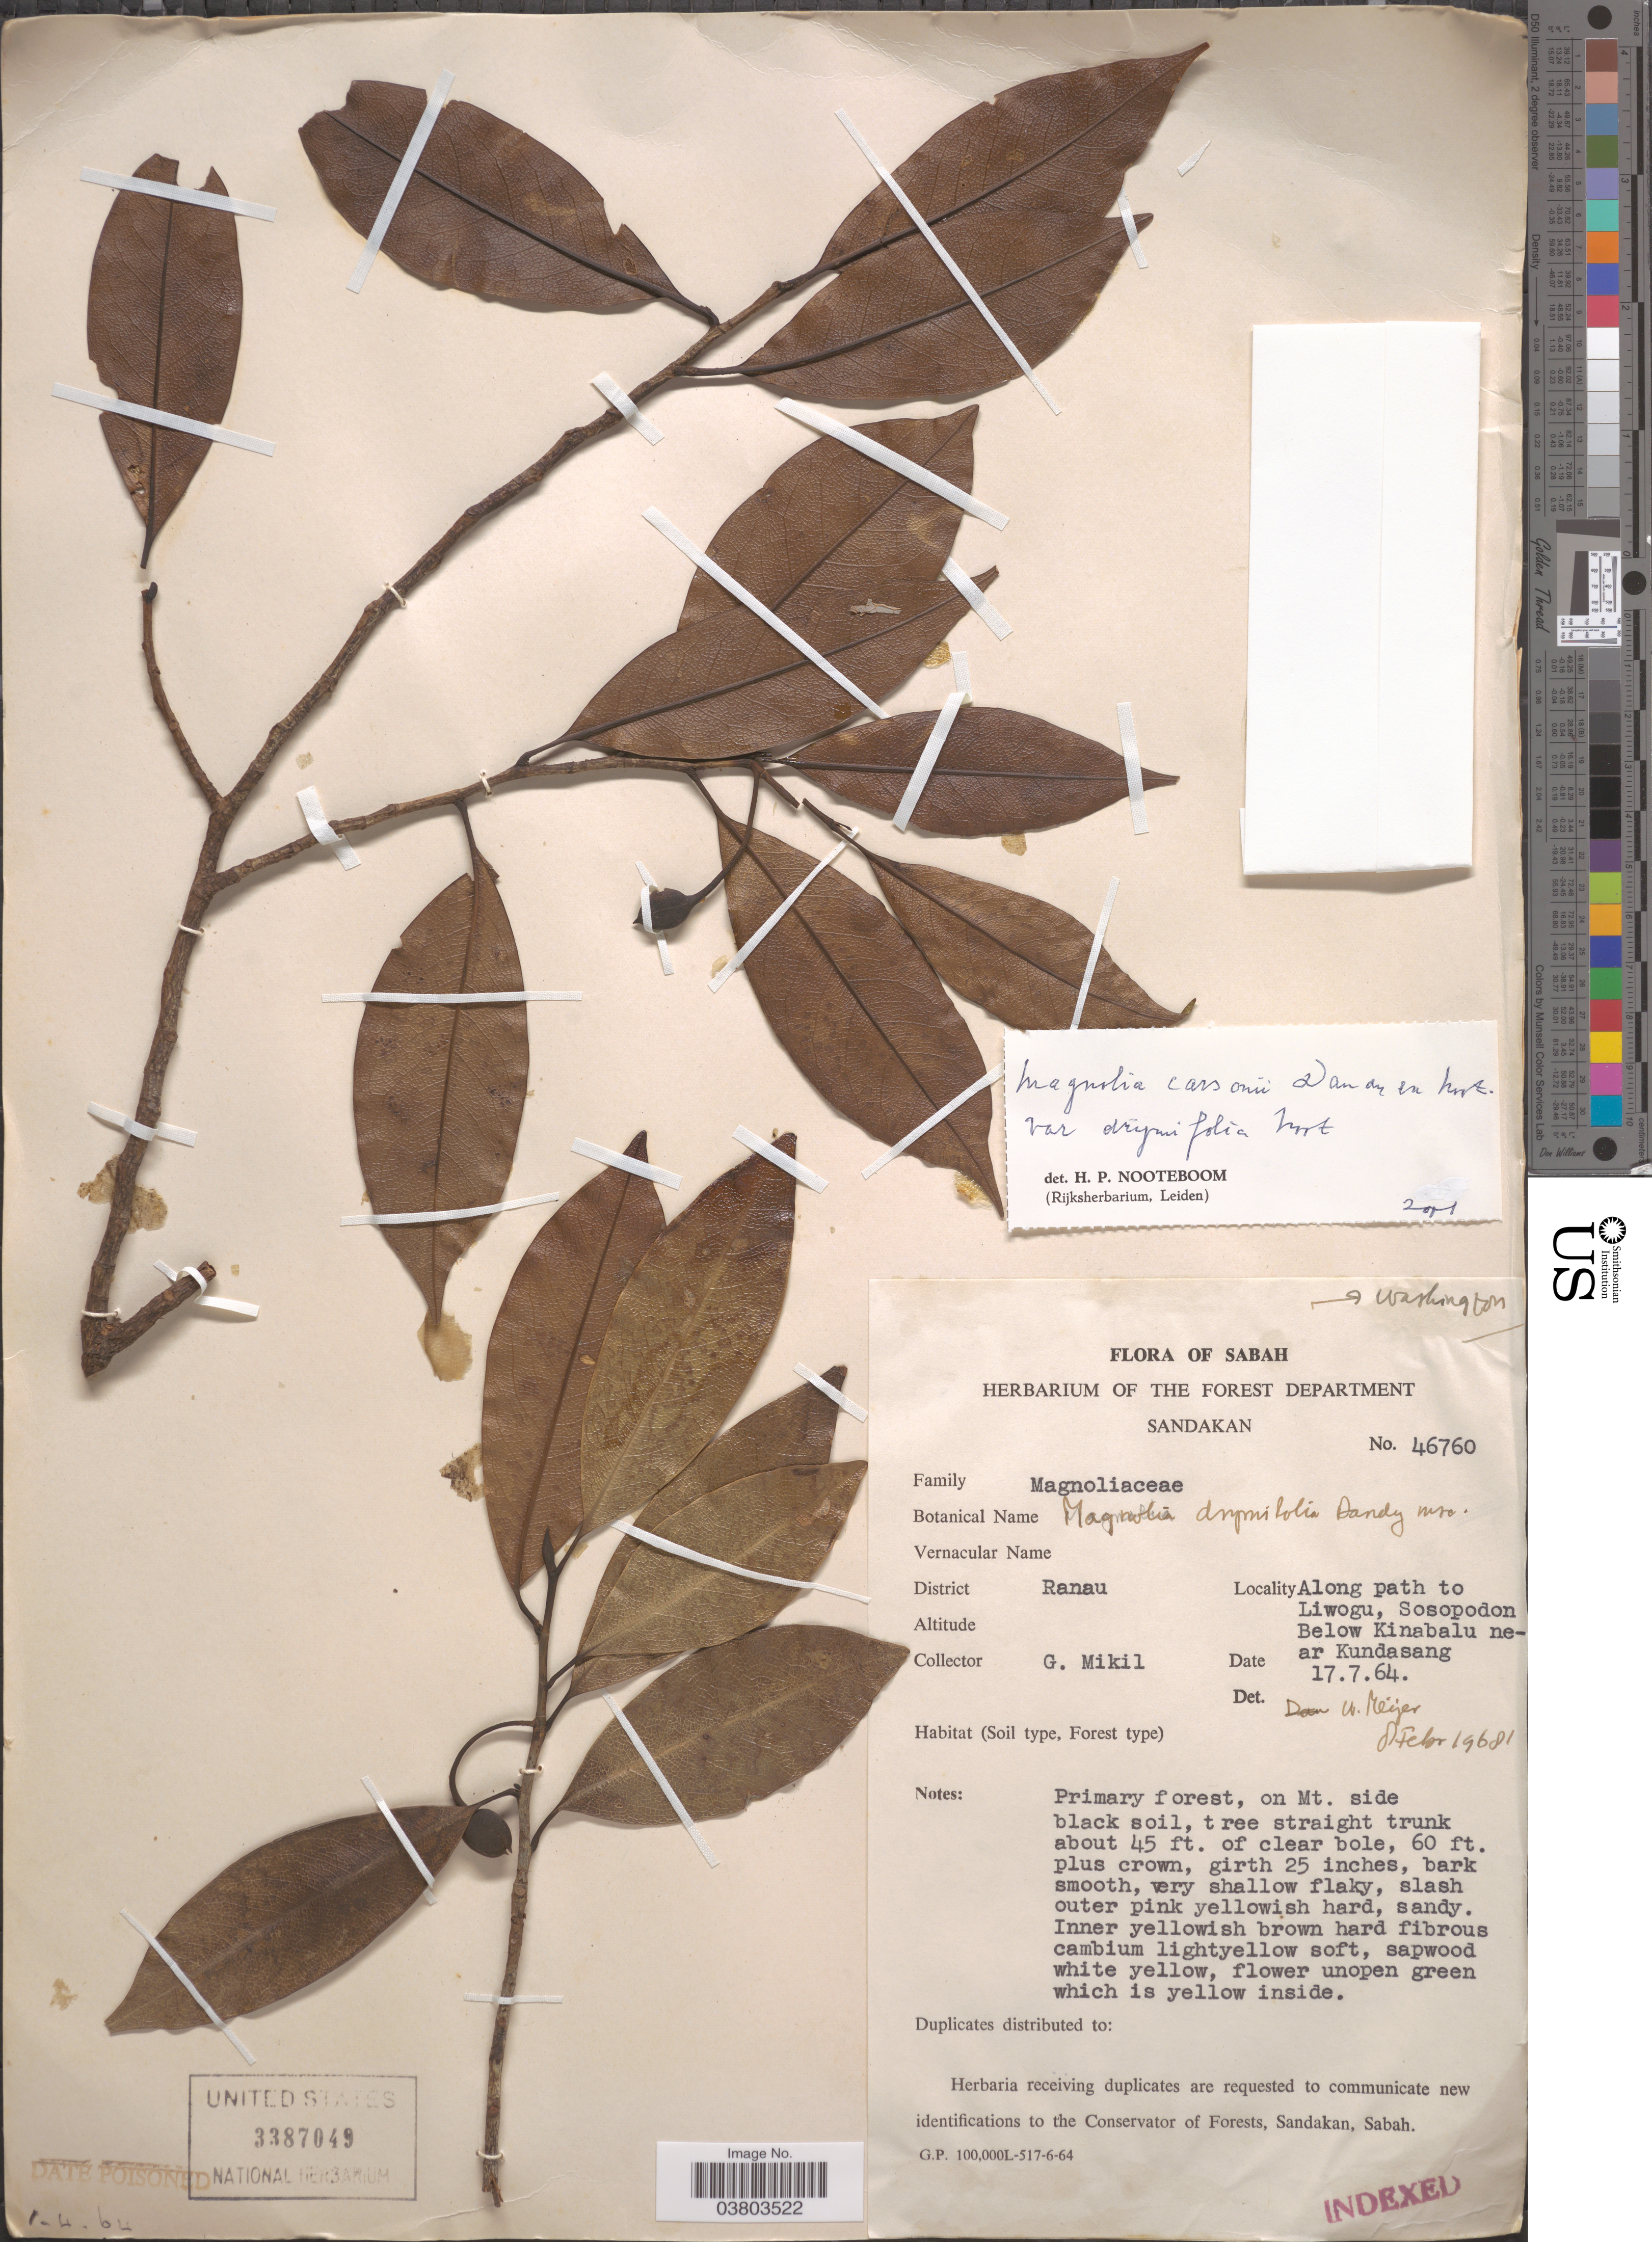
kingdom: Plantae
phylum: Tracheophyta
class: Magnoliopsida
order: Magnoliales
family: Magnoliaceae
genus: Magnolia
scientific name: Magnolia carsonii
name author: Dandy ex Noot.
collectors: G. Mikil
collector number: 46760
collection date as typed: Transcribed d/m/y: 17/7/64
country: Malaysia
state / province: Sabah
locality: District Ranau. Along path to Liwogu, Sosopodon. Below Kinabalu near Kundasang.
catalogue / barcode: US 3387049